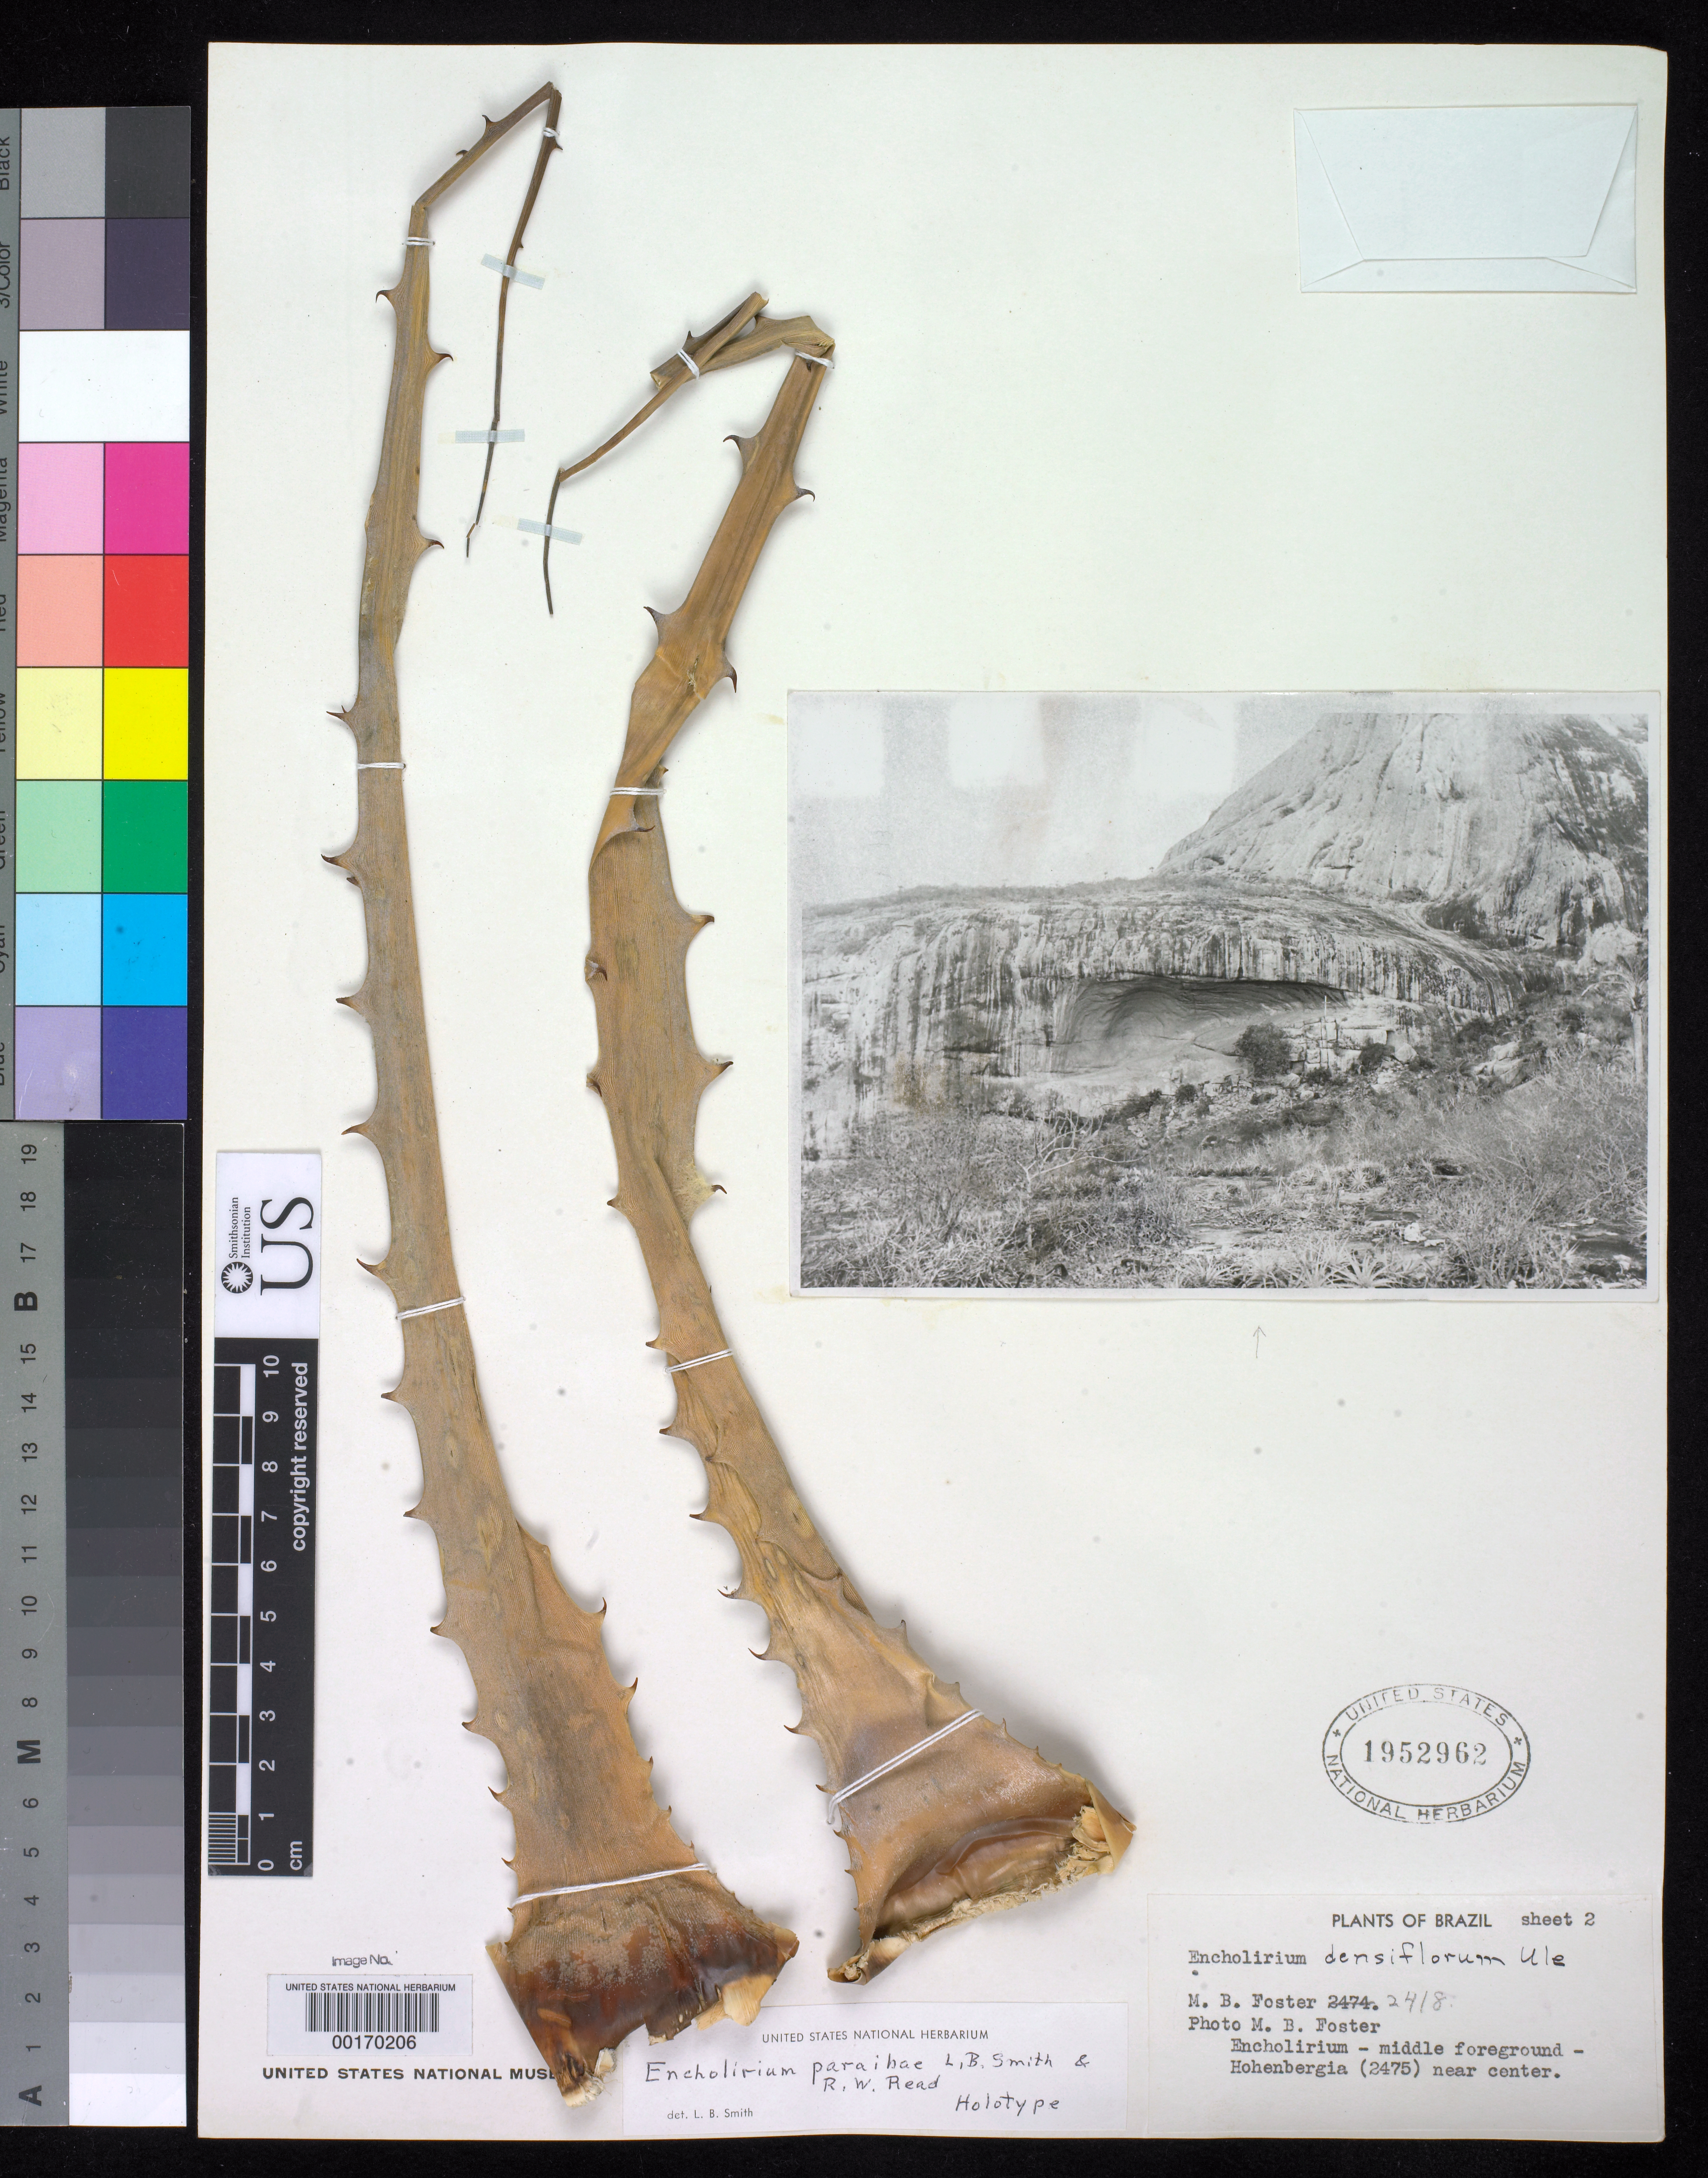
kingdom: Plantae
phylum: Tracheophyta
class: Liliopsida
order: Poales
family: Bromeliaceae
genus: Encholirium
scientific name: Encholirium paraibae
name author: L.B. Sm. & Read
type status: Holotype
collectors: M. B. Foster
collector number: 2418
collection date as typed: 10 Oct 1948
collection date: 1948-10-10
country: Brazil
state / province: Paraíba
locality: Campina Grande to Pocinhos, on rocks.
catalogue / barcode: US 1952962